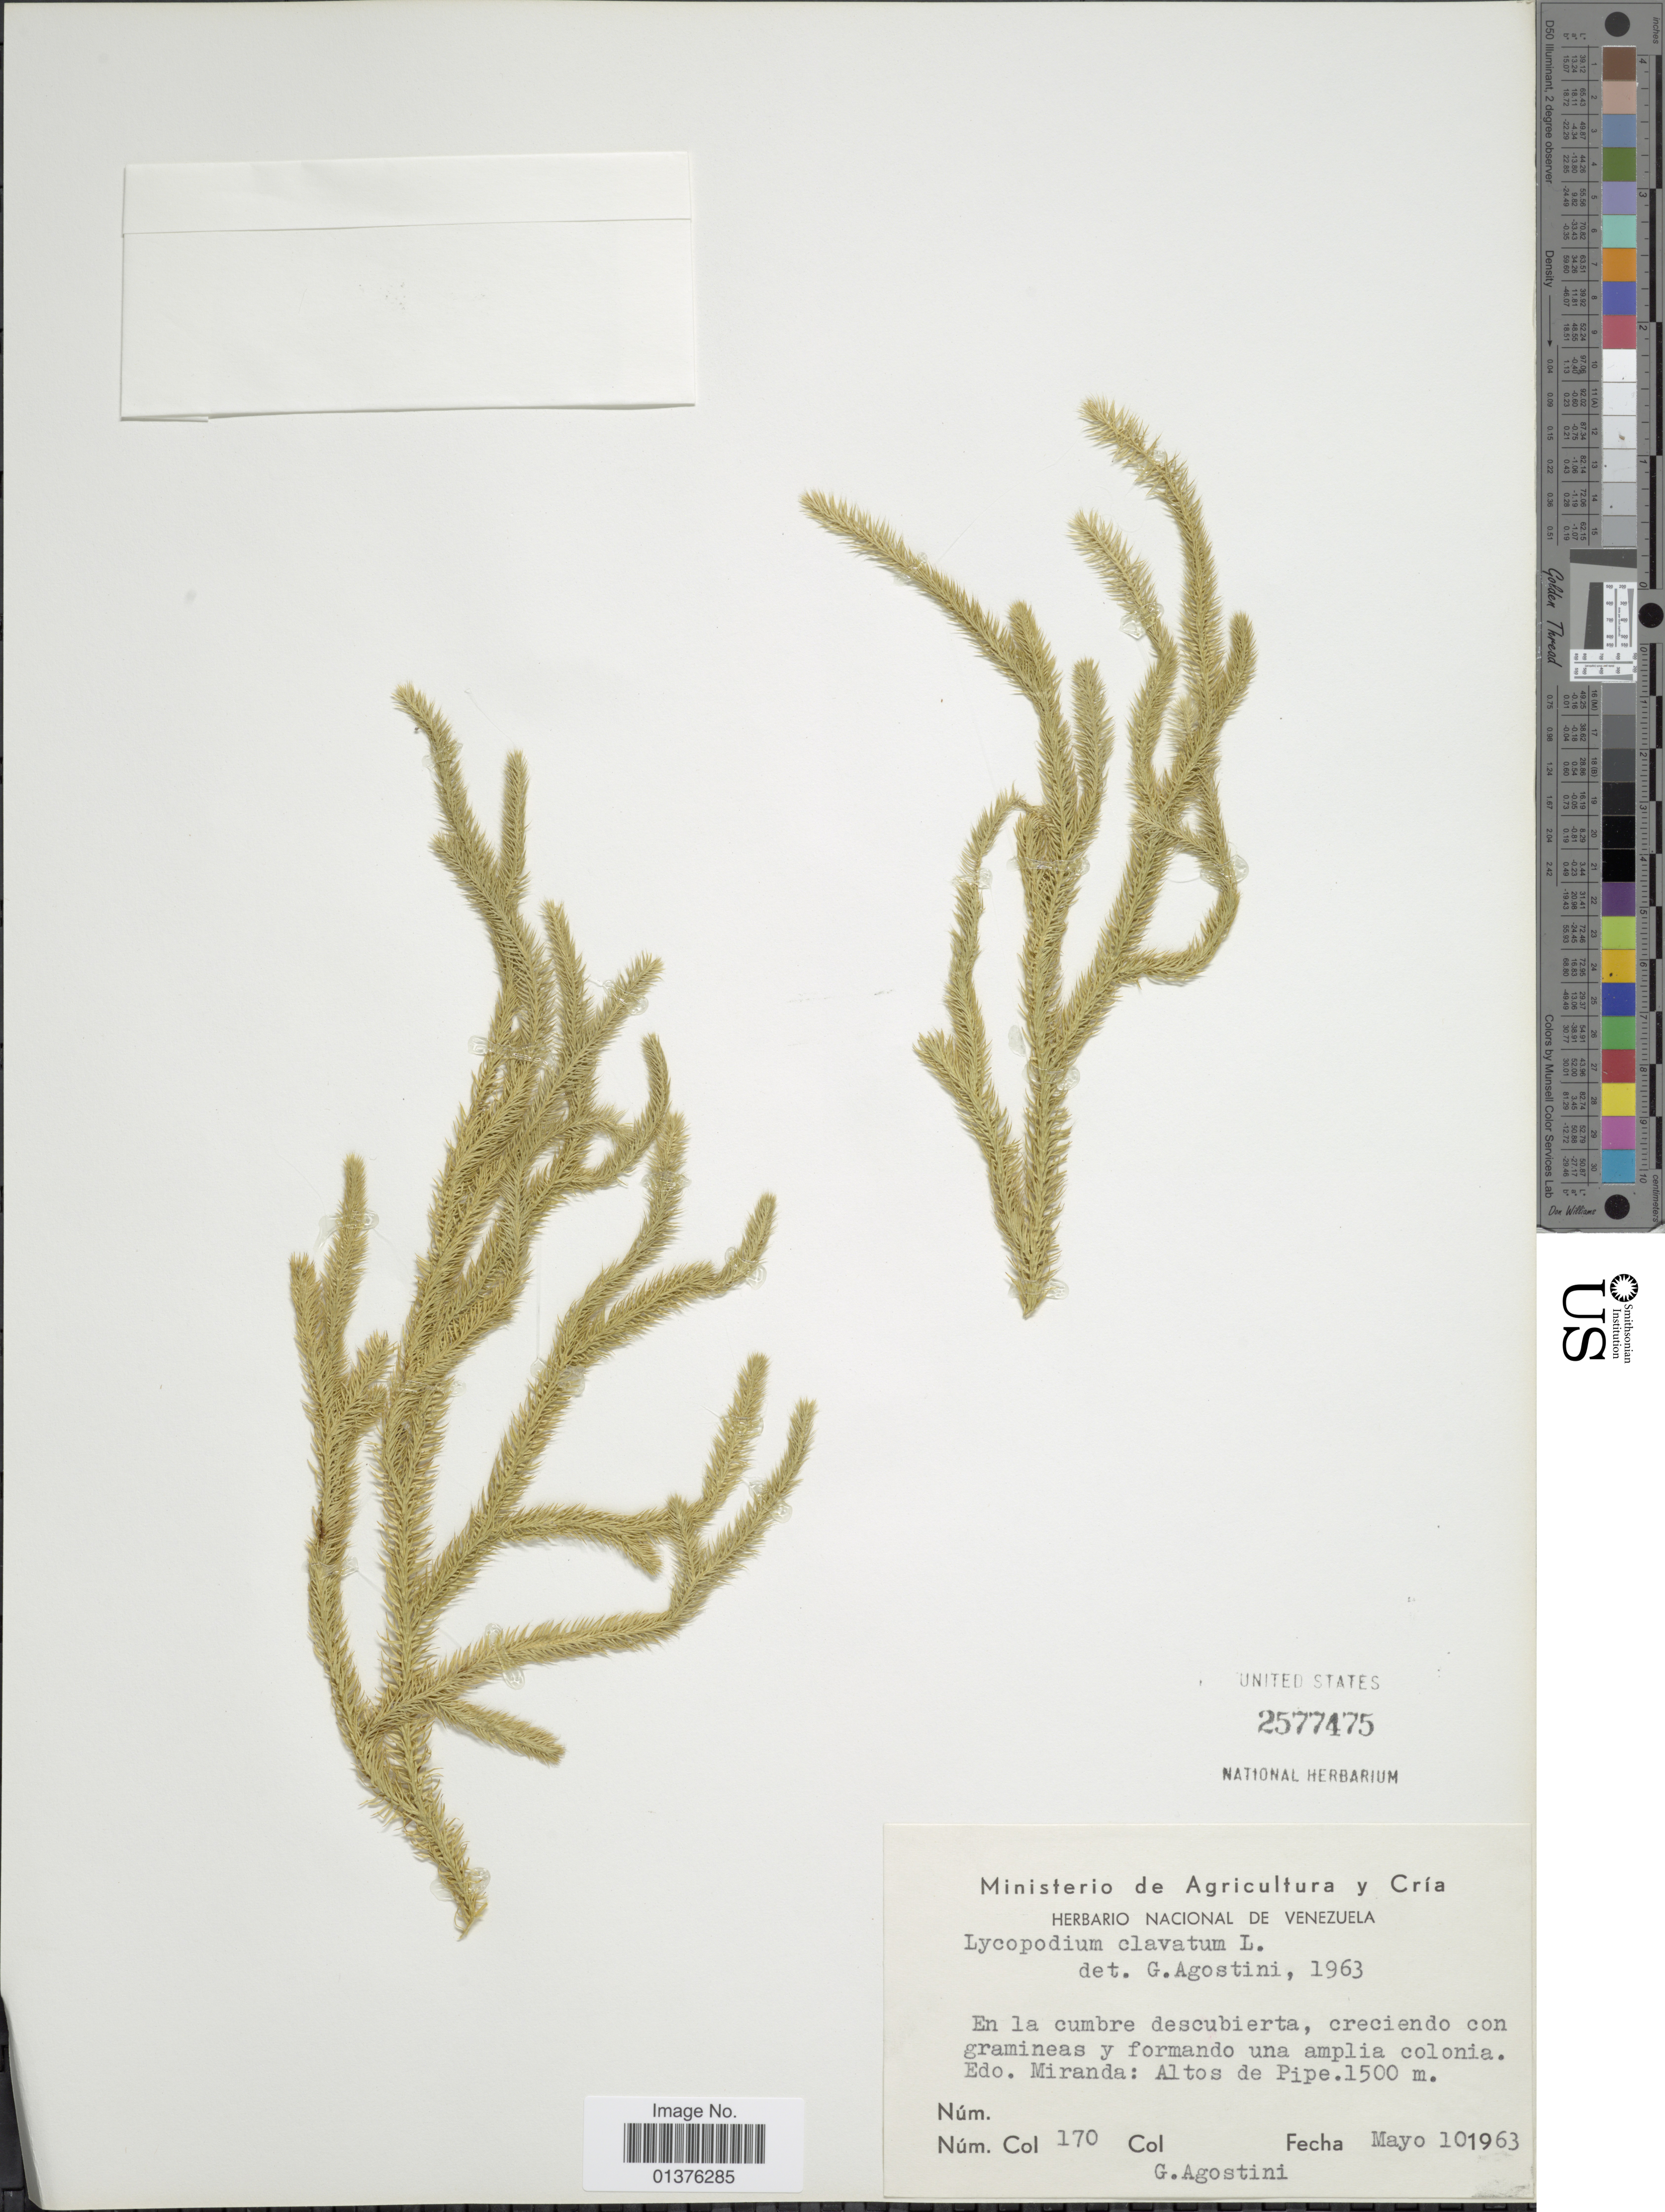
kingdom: Plantae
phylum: Tracheophyta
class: Lycopodiopsida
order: Lycopodiales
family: Lycopodiaceae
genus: Lycopodium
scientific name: Lycopodium clavatum subsp. clavatum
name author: L.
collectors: G. Agostini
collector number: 170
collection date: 1963-05-10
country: Venezuela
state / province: Mérida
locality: En la cumbre descubierta, creciendo con gramineas y formando una amplia colonia, Edo Miranda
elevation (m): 1500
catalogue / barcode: US 2557475